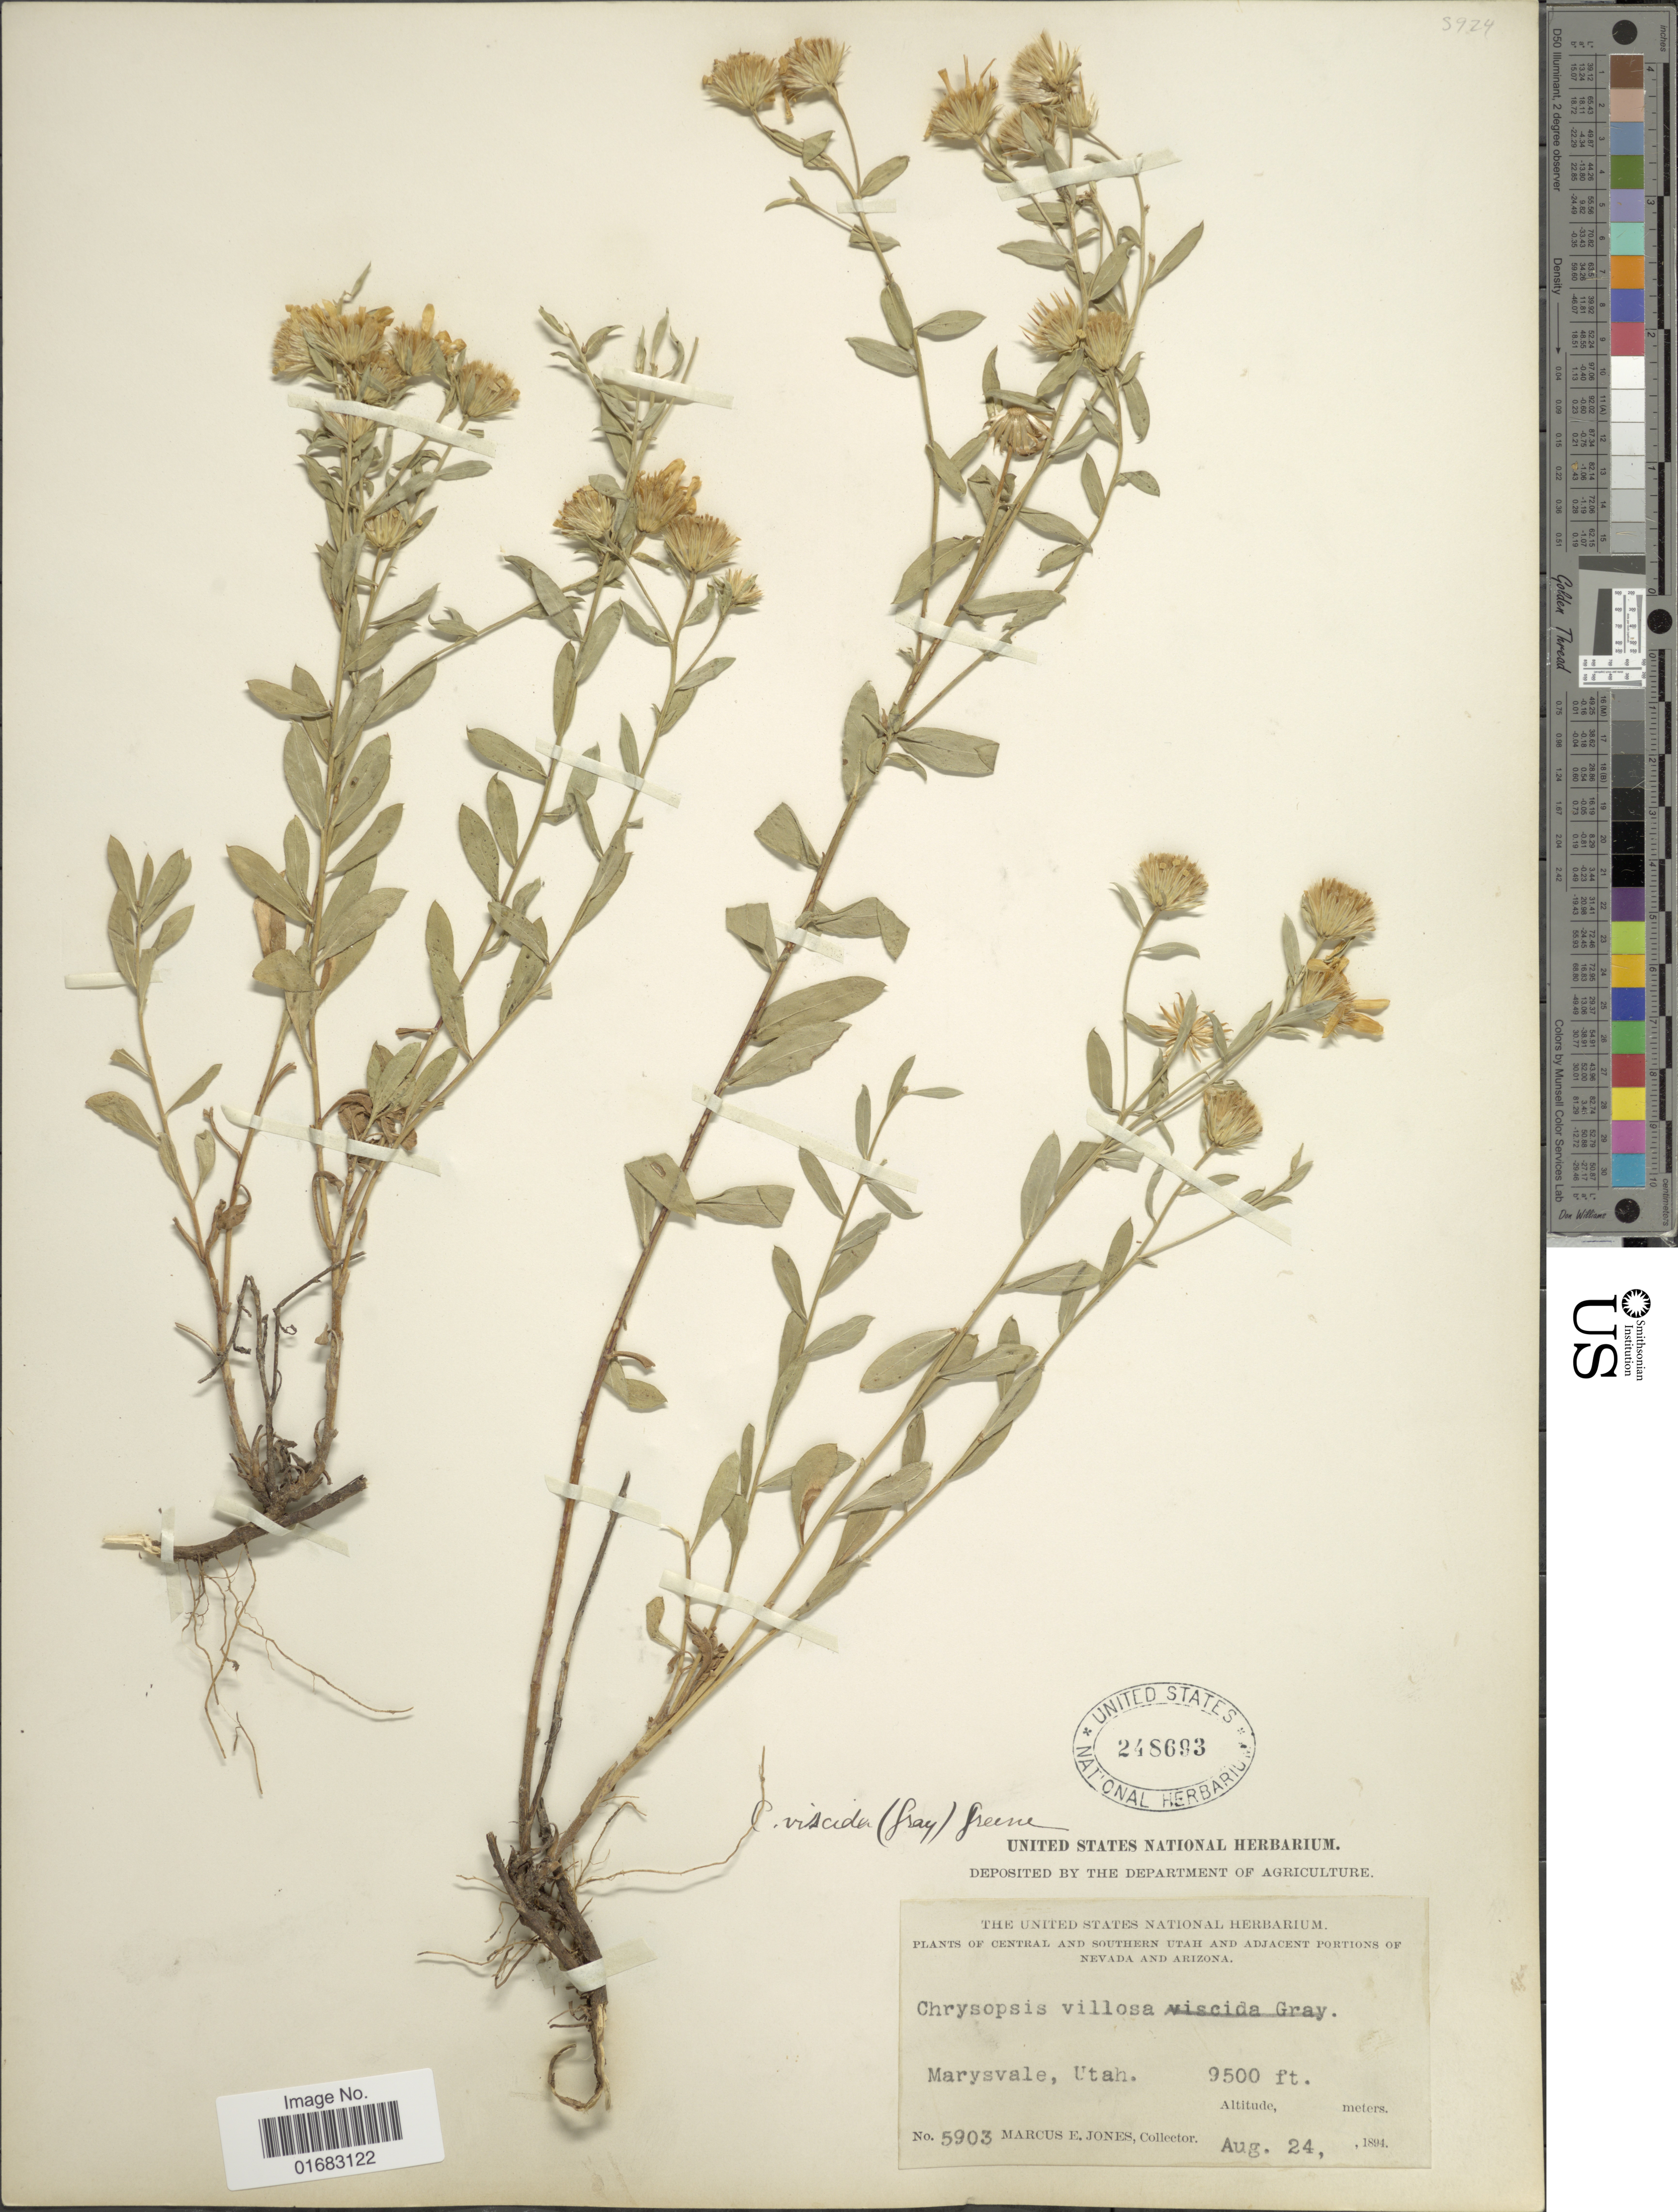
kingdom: Plantae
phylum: Tracheophyta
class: Magnoliopsida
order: Asterales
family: Asteraceae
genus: Heterotheca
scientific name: Heterotheca viscida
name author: (A. Gray) V.L. Harms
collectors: M. E. Jones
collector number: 5903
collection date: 1894-08-24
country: United States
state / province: Utah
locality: Marysvale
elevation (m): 2896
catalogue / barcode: US 248693